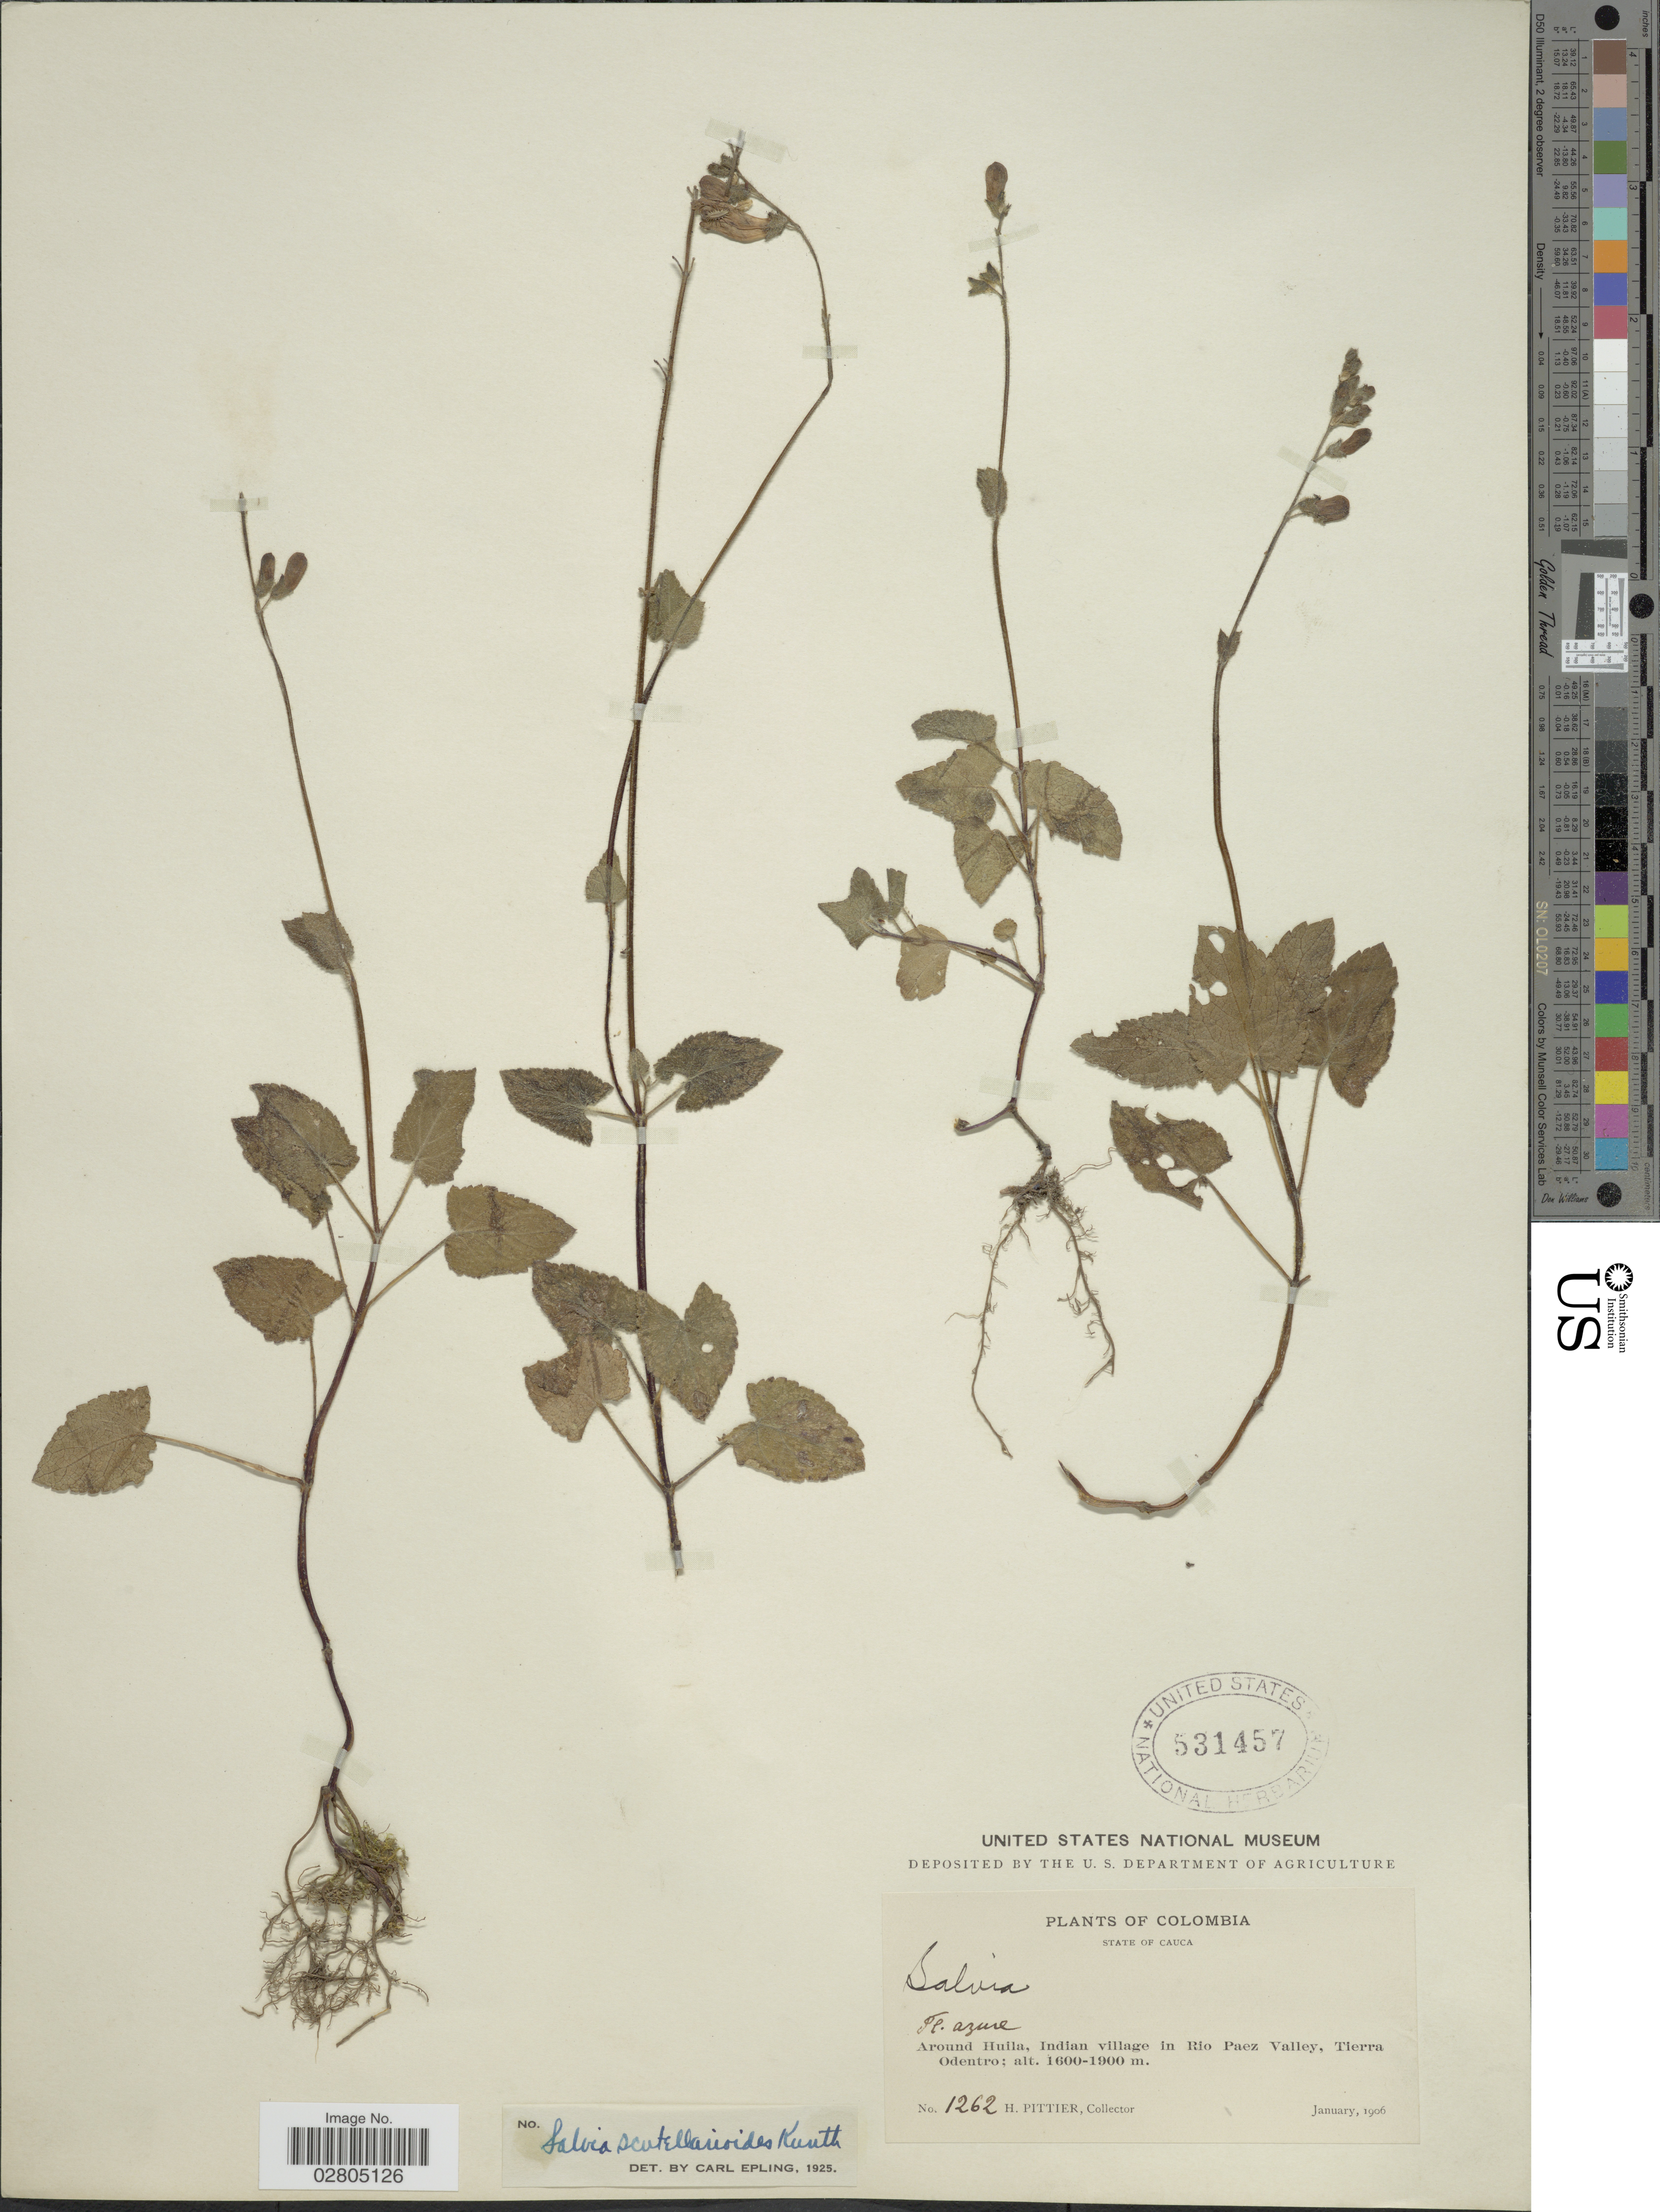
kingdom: Plantae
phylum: Tracheophyta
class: Magnoliopsida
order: Lamiales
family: Lamiaceae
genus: Salvia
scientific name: Salvia scutellarioides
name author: Kunth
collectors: H. F. Pittier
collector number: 1262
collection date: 1906-01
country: Colombia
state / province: Cauca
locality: Around Huila, Indian village in Rio Paez Valley, Tierra Odentro.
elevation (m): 1600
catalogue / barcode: US 531457